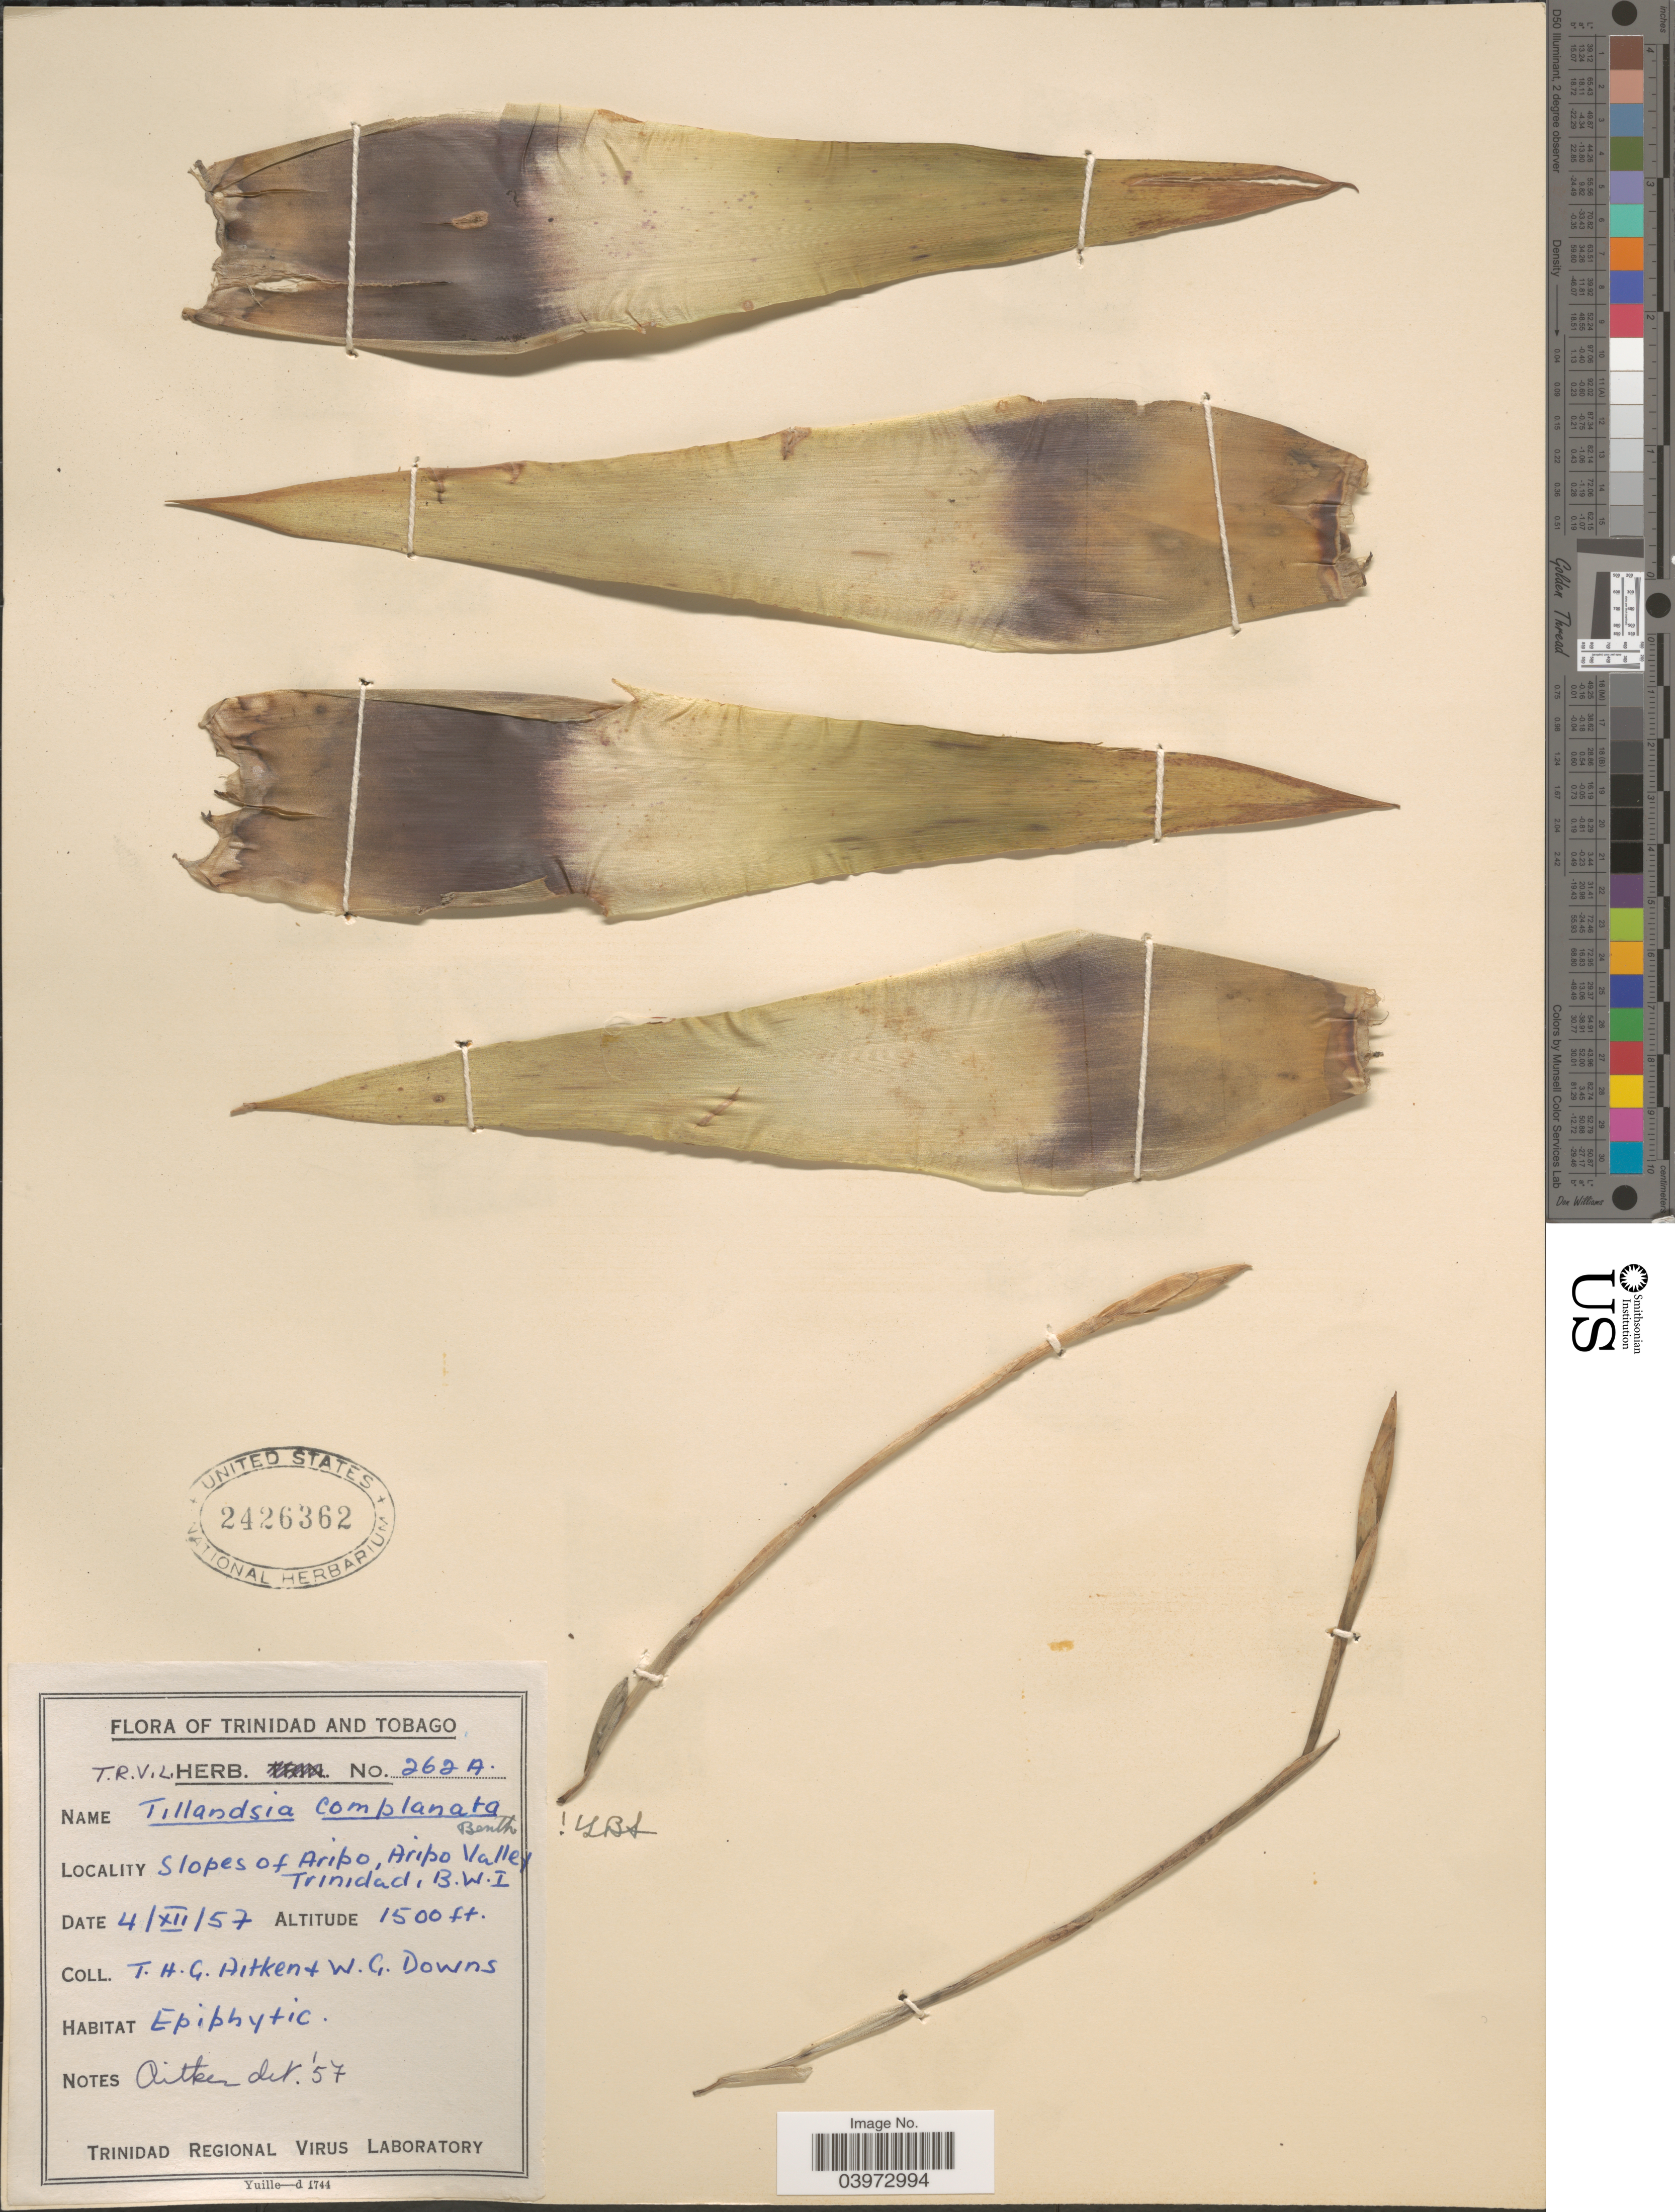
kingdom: Plantae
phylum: Tracheophyta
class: Liliopsida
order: Poales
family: Bromeliaceae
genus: Tillandsia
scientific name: Tillandsia complanata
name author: Benth.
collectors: T. Aitken & W. G. Downs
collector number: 262A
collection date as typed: Transcribed d/m/y: 4/12/57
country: Trinidad and Tobago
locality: Slopes of Aripo, Aripo Valley. Trinidad, B.W.I.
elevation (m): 457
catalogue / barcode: US 2426362